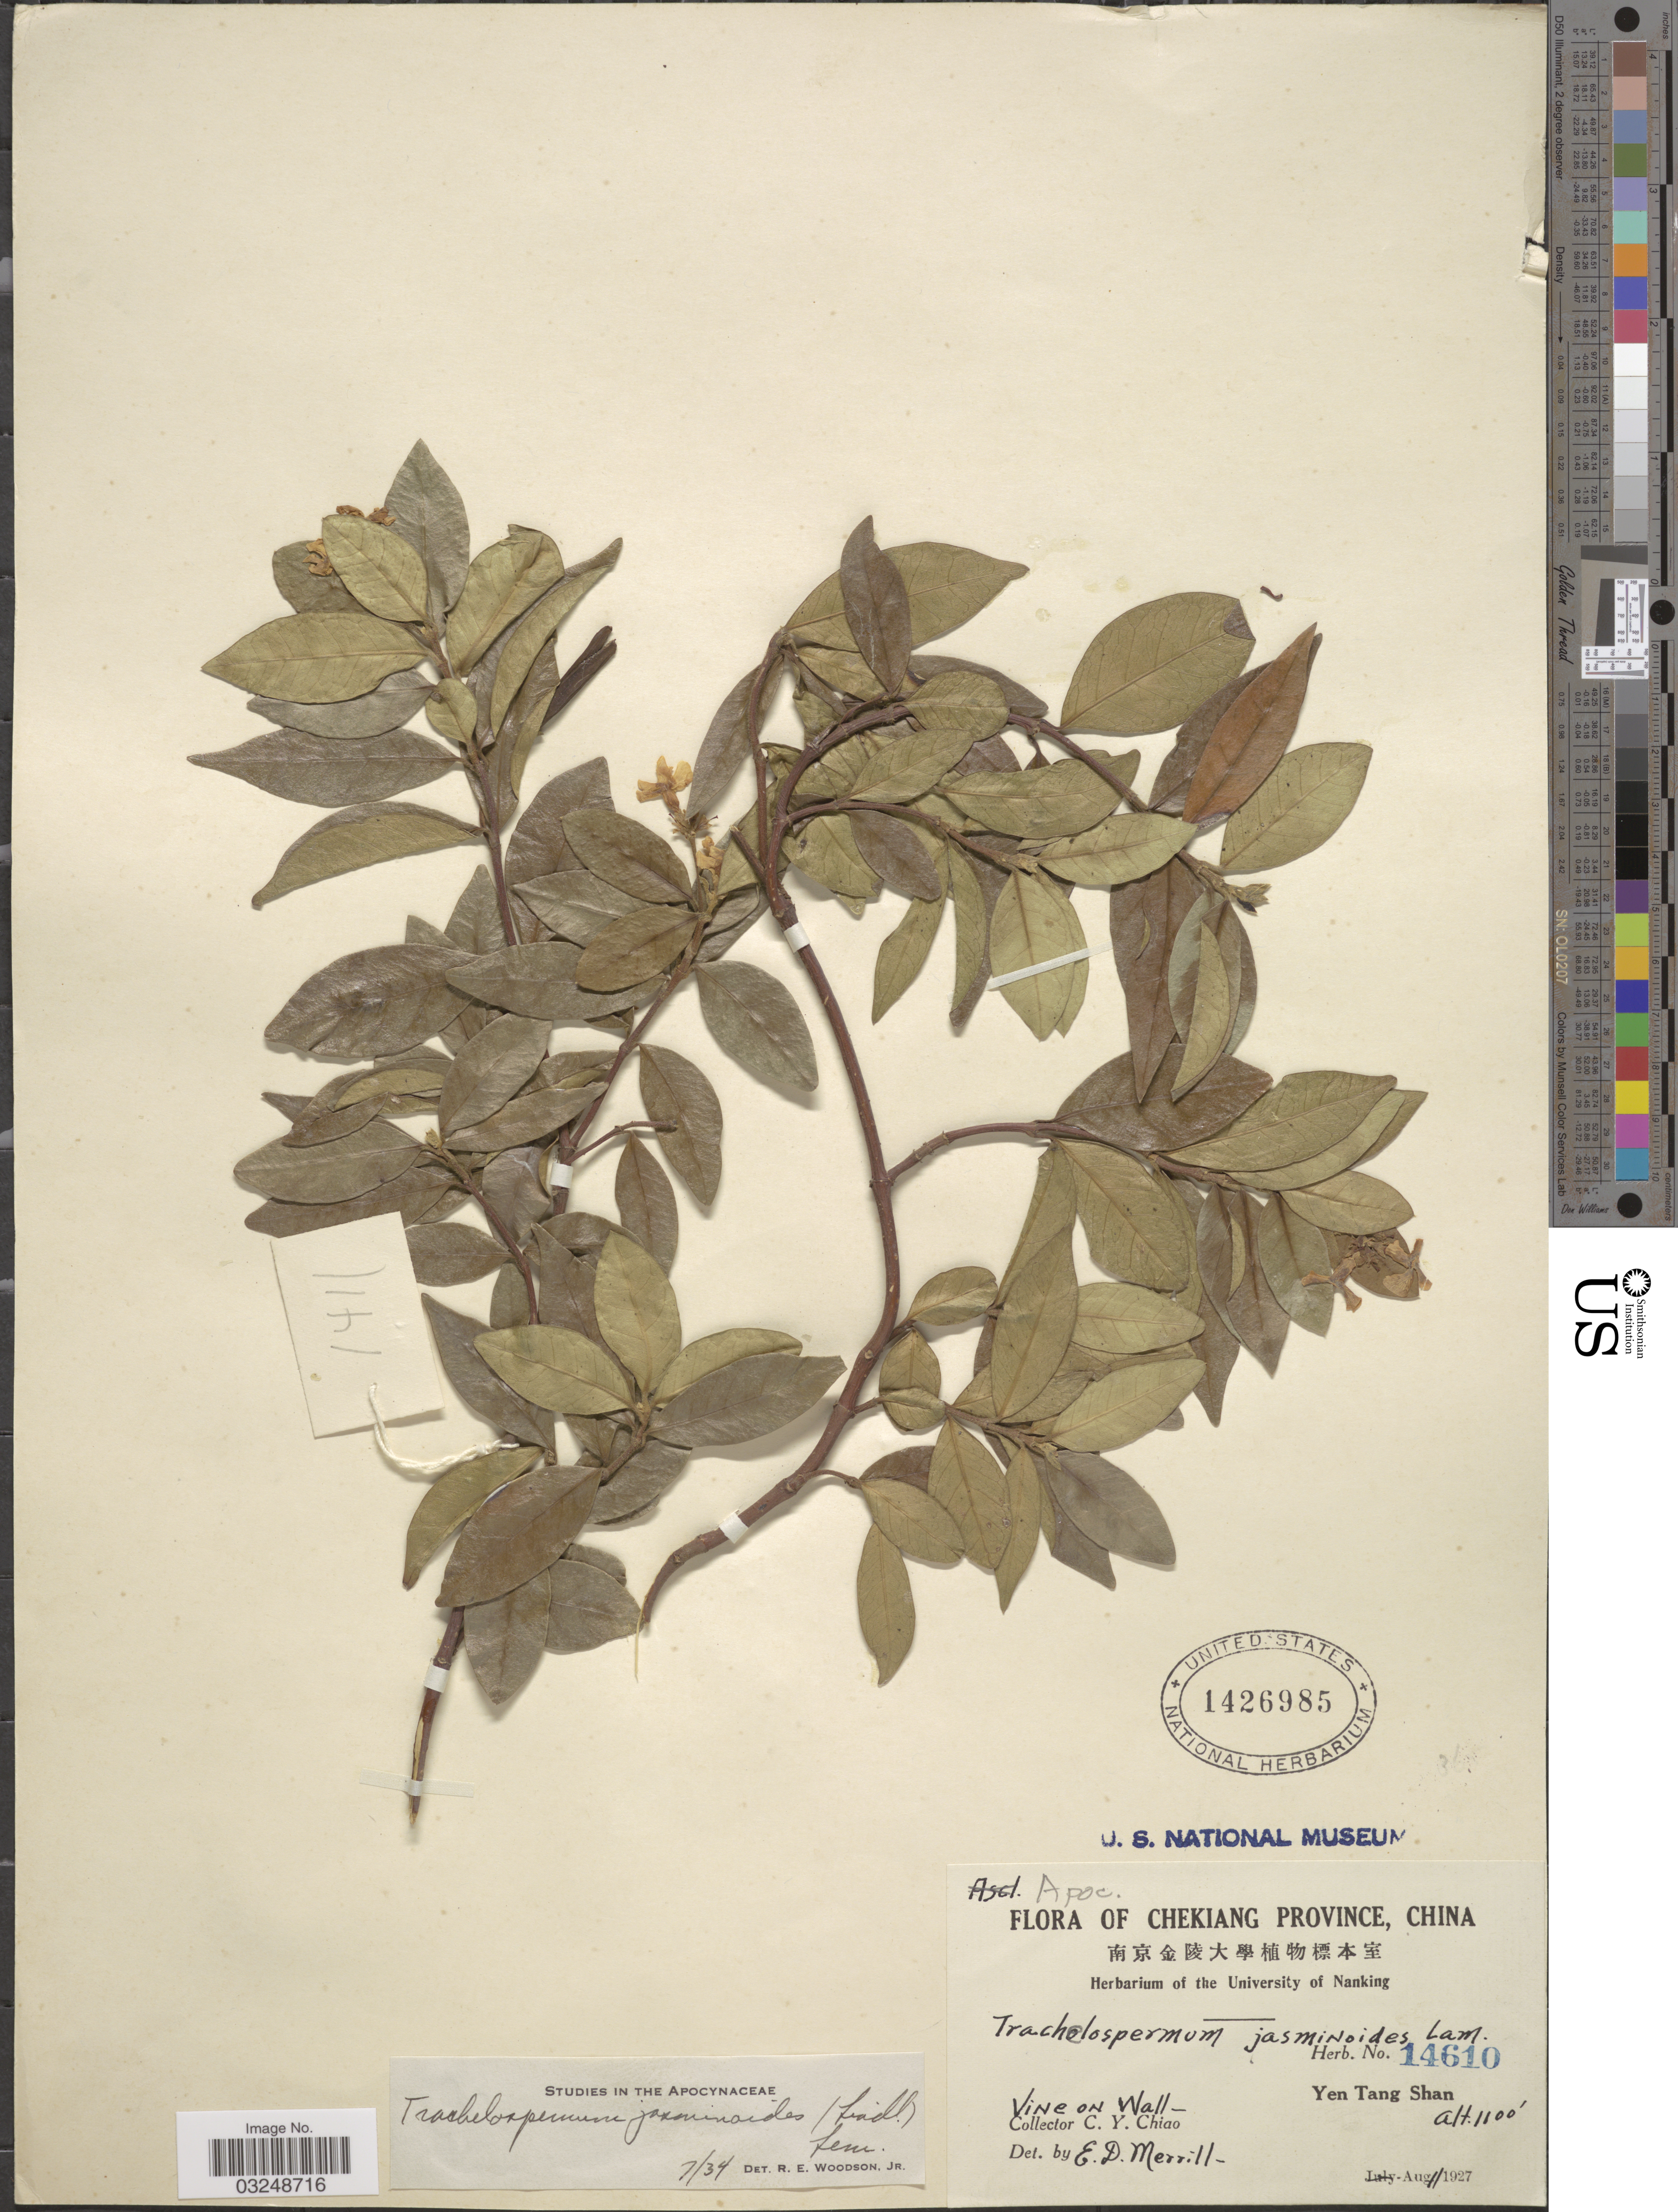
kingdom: Plantae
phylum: Tracheophyta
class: Magnoliopsida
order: Gentianales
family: Apocynaceae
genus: Trachelospermum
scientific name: Trachelospermum jasminoides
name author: (Lindl.) Lem.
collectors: C. Y. Chiao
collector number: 14610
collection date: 1927-08-11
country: China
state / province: Zhejiang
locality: Chekiang Province, Yen Tang Shan.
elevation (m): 335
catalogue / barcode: US 1426985